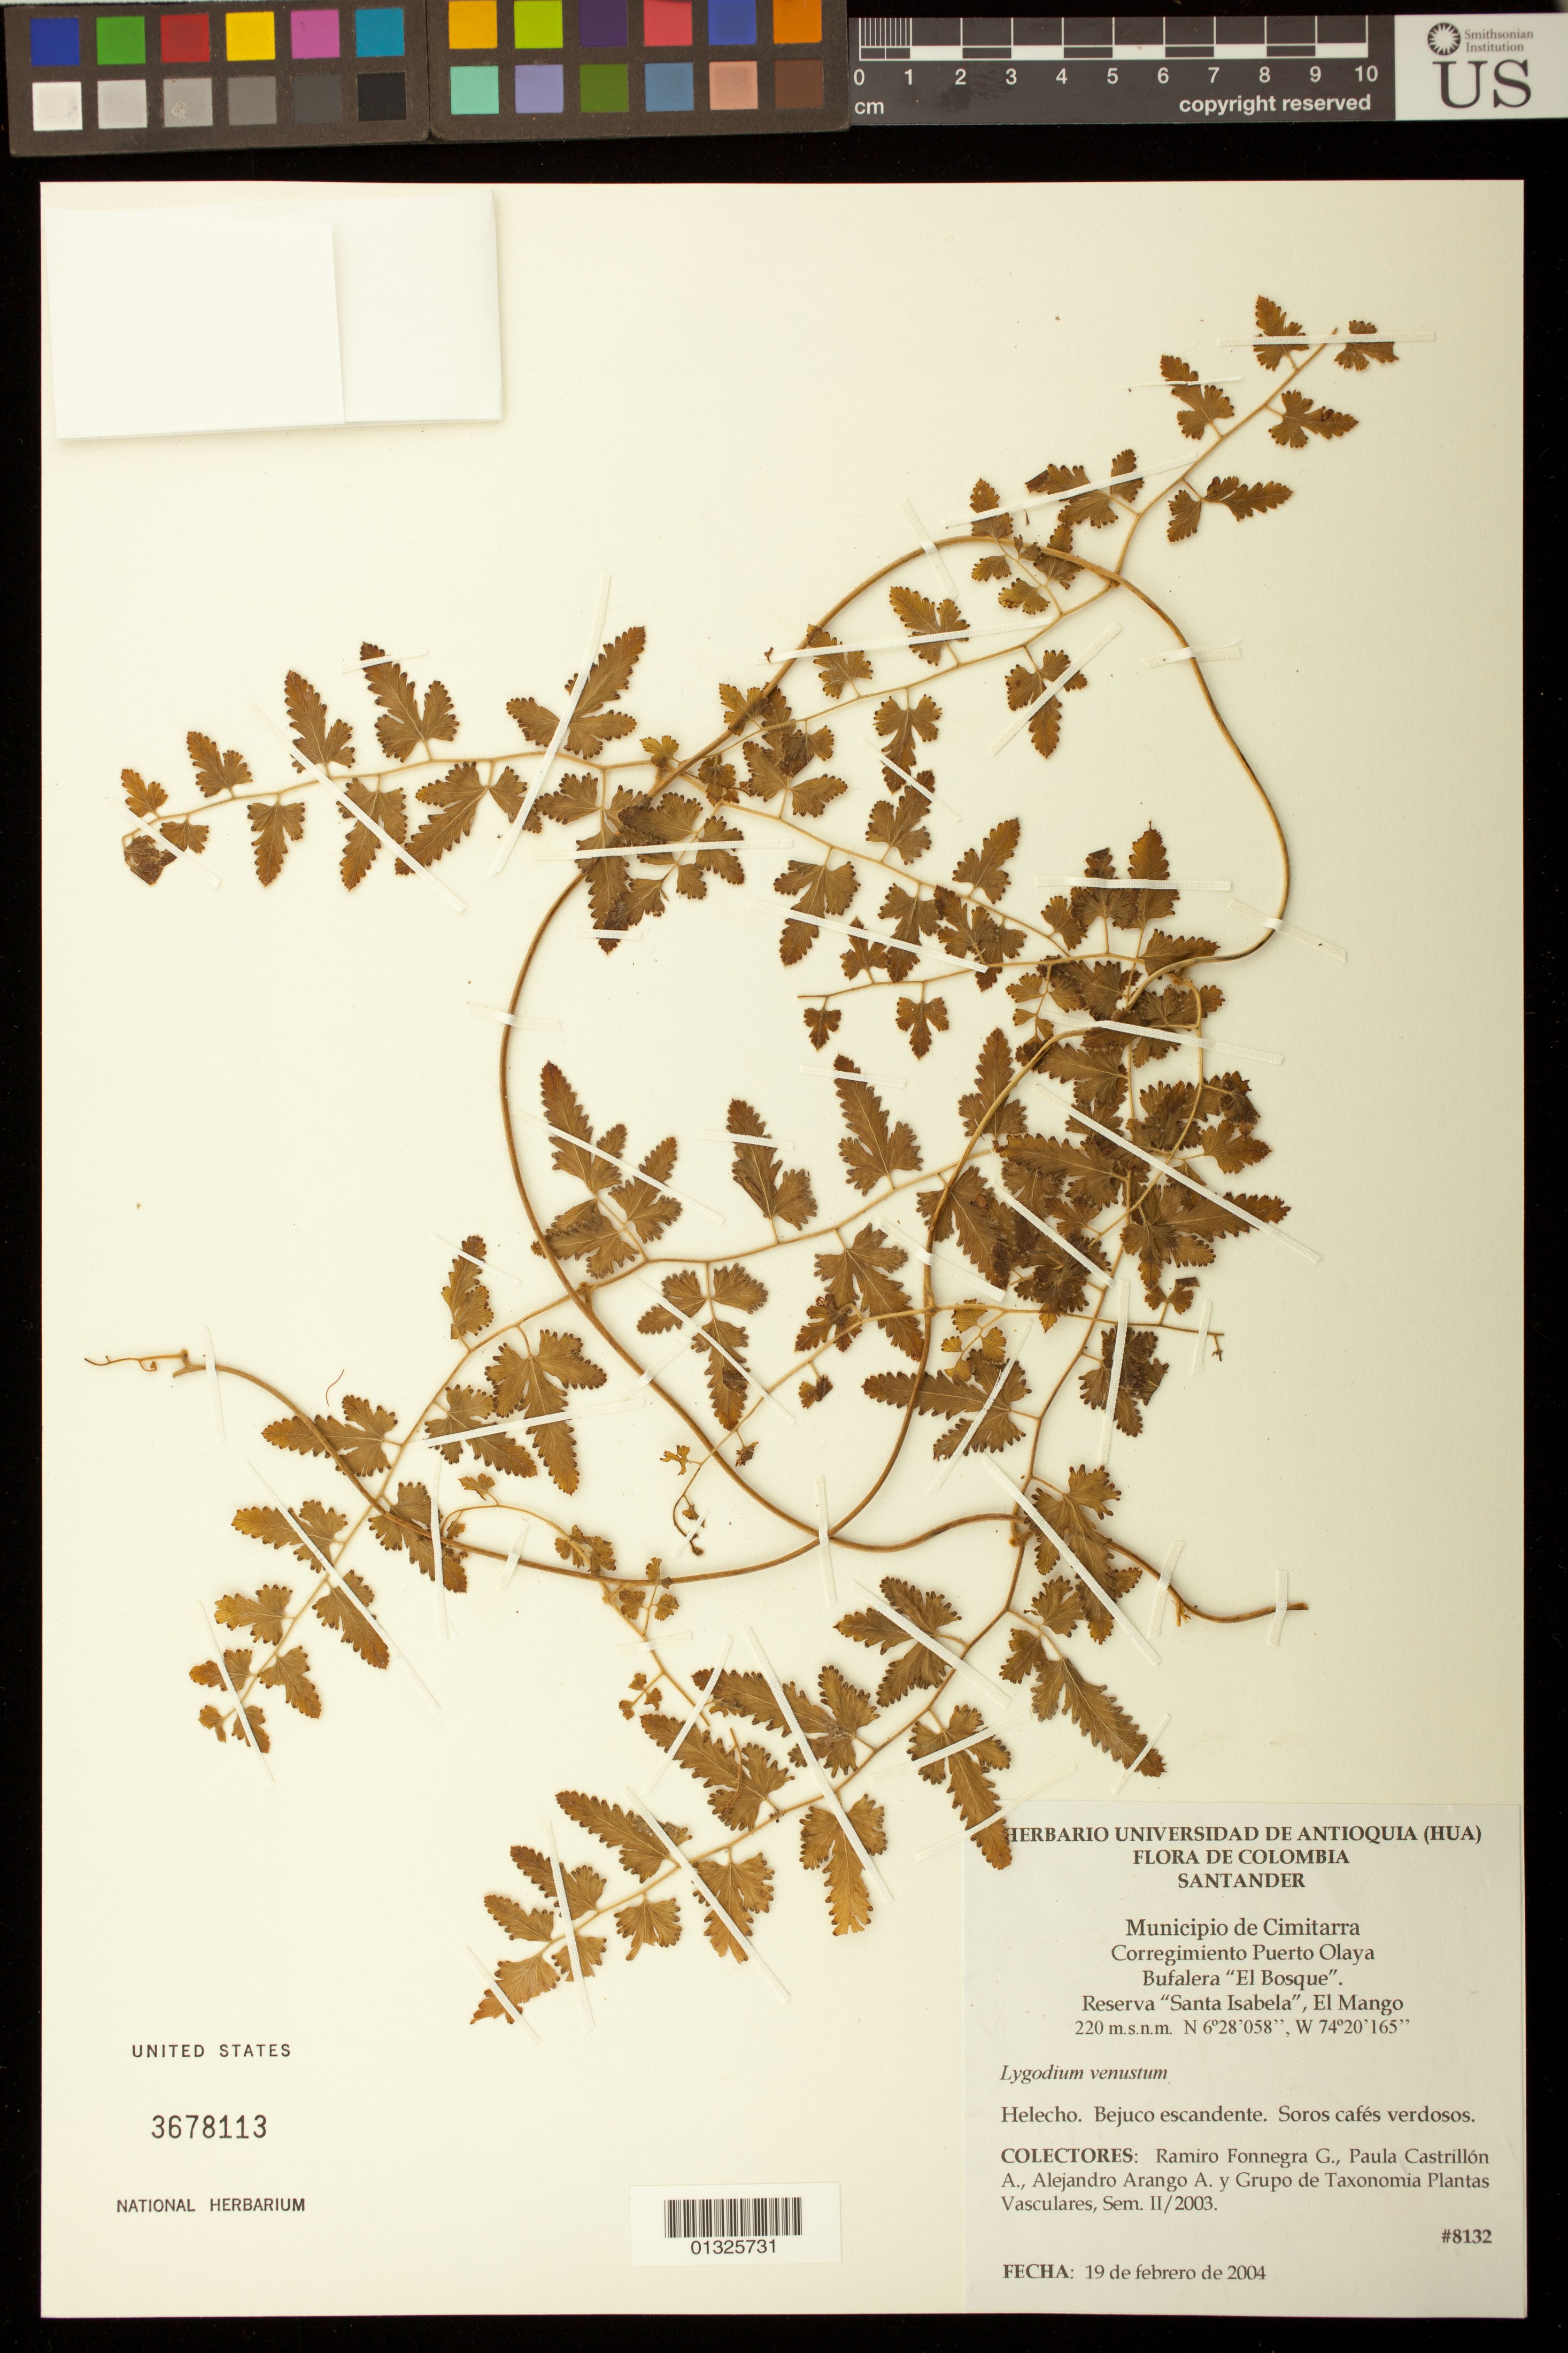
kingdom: Plantae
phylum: Tracheophyta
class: Polypodiopsida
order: Schizaeales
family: Lygodiaceae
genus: Lygodium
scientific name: Lygodium venustum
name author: Sw.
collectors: R. Fonnegra G. et al.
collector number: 8132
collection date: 2004-02-19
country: Colombia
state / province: Santander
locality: Municipio de Cimitarra, Corregimiento Puerto Olaya, Bufalera "El Bosque". Reserva "Santa Isabela", El Mango.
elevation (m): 220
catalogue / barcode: US 3678113